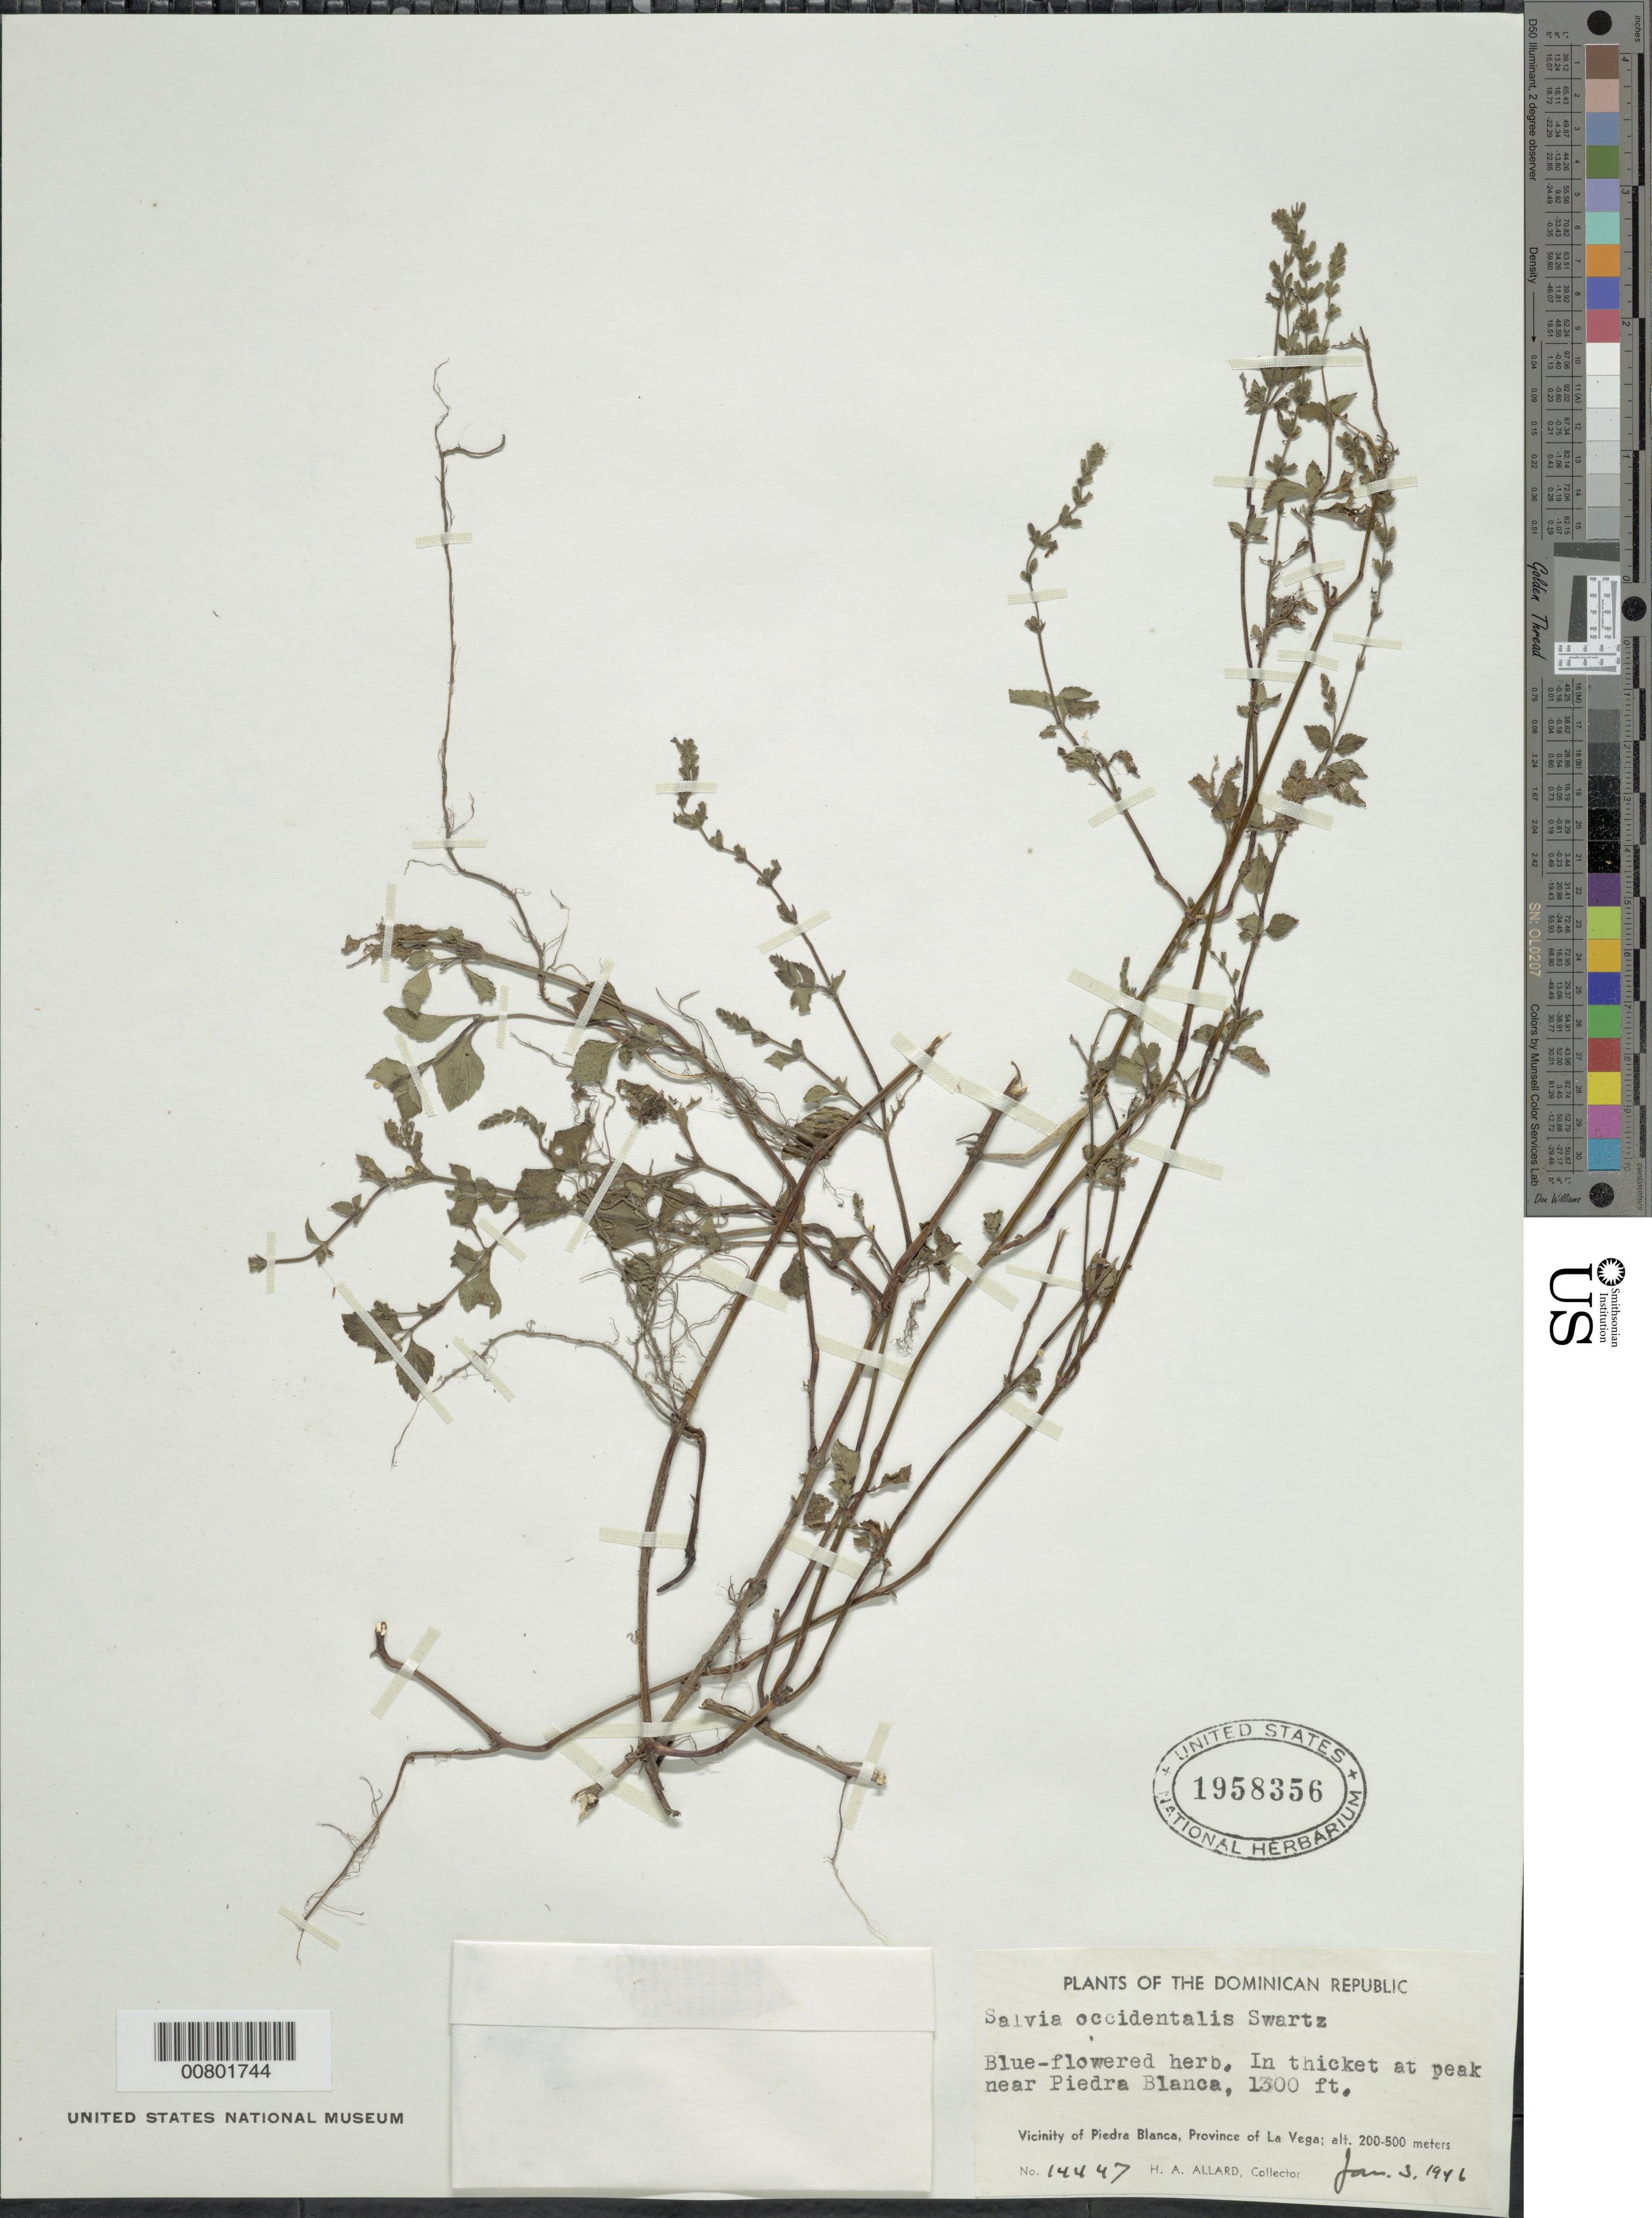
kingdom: Plantae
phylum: Tracheophyta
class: Magnoliopsida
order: Lamiales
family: Lamiaceae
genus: Salvia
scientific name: Salvia occidentalis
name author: Sw.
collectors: H. A. Allard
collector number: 14447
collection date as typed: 03 Jan 1946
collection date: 1946-01-03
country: Dominican Republic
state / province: La Vega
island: Hispaniola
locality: Near peak of Piedra Blanca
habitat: In thicket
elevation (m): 396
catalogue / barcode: US 1958356